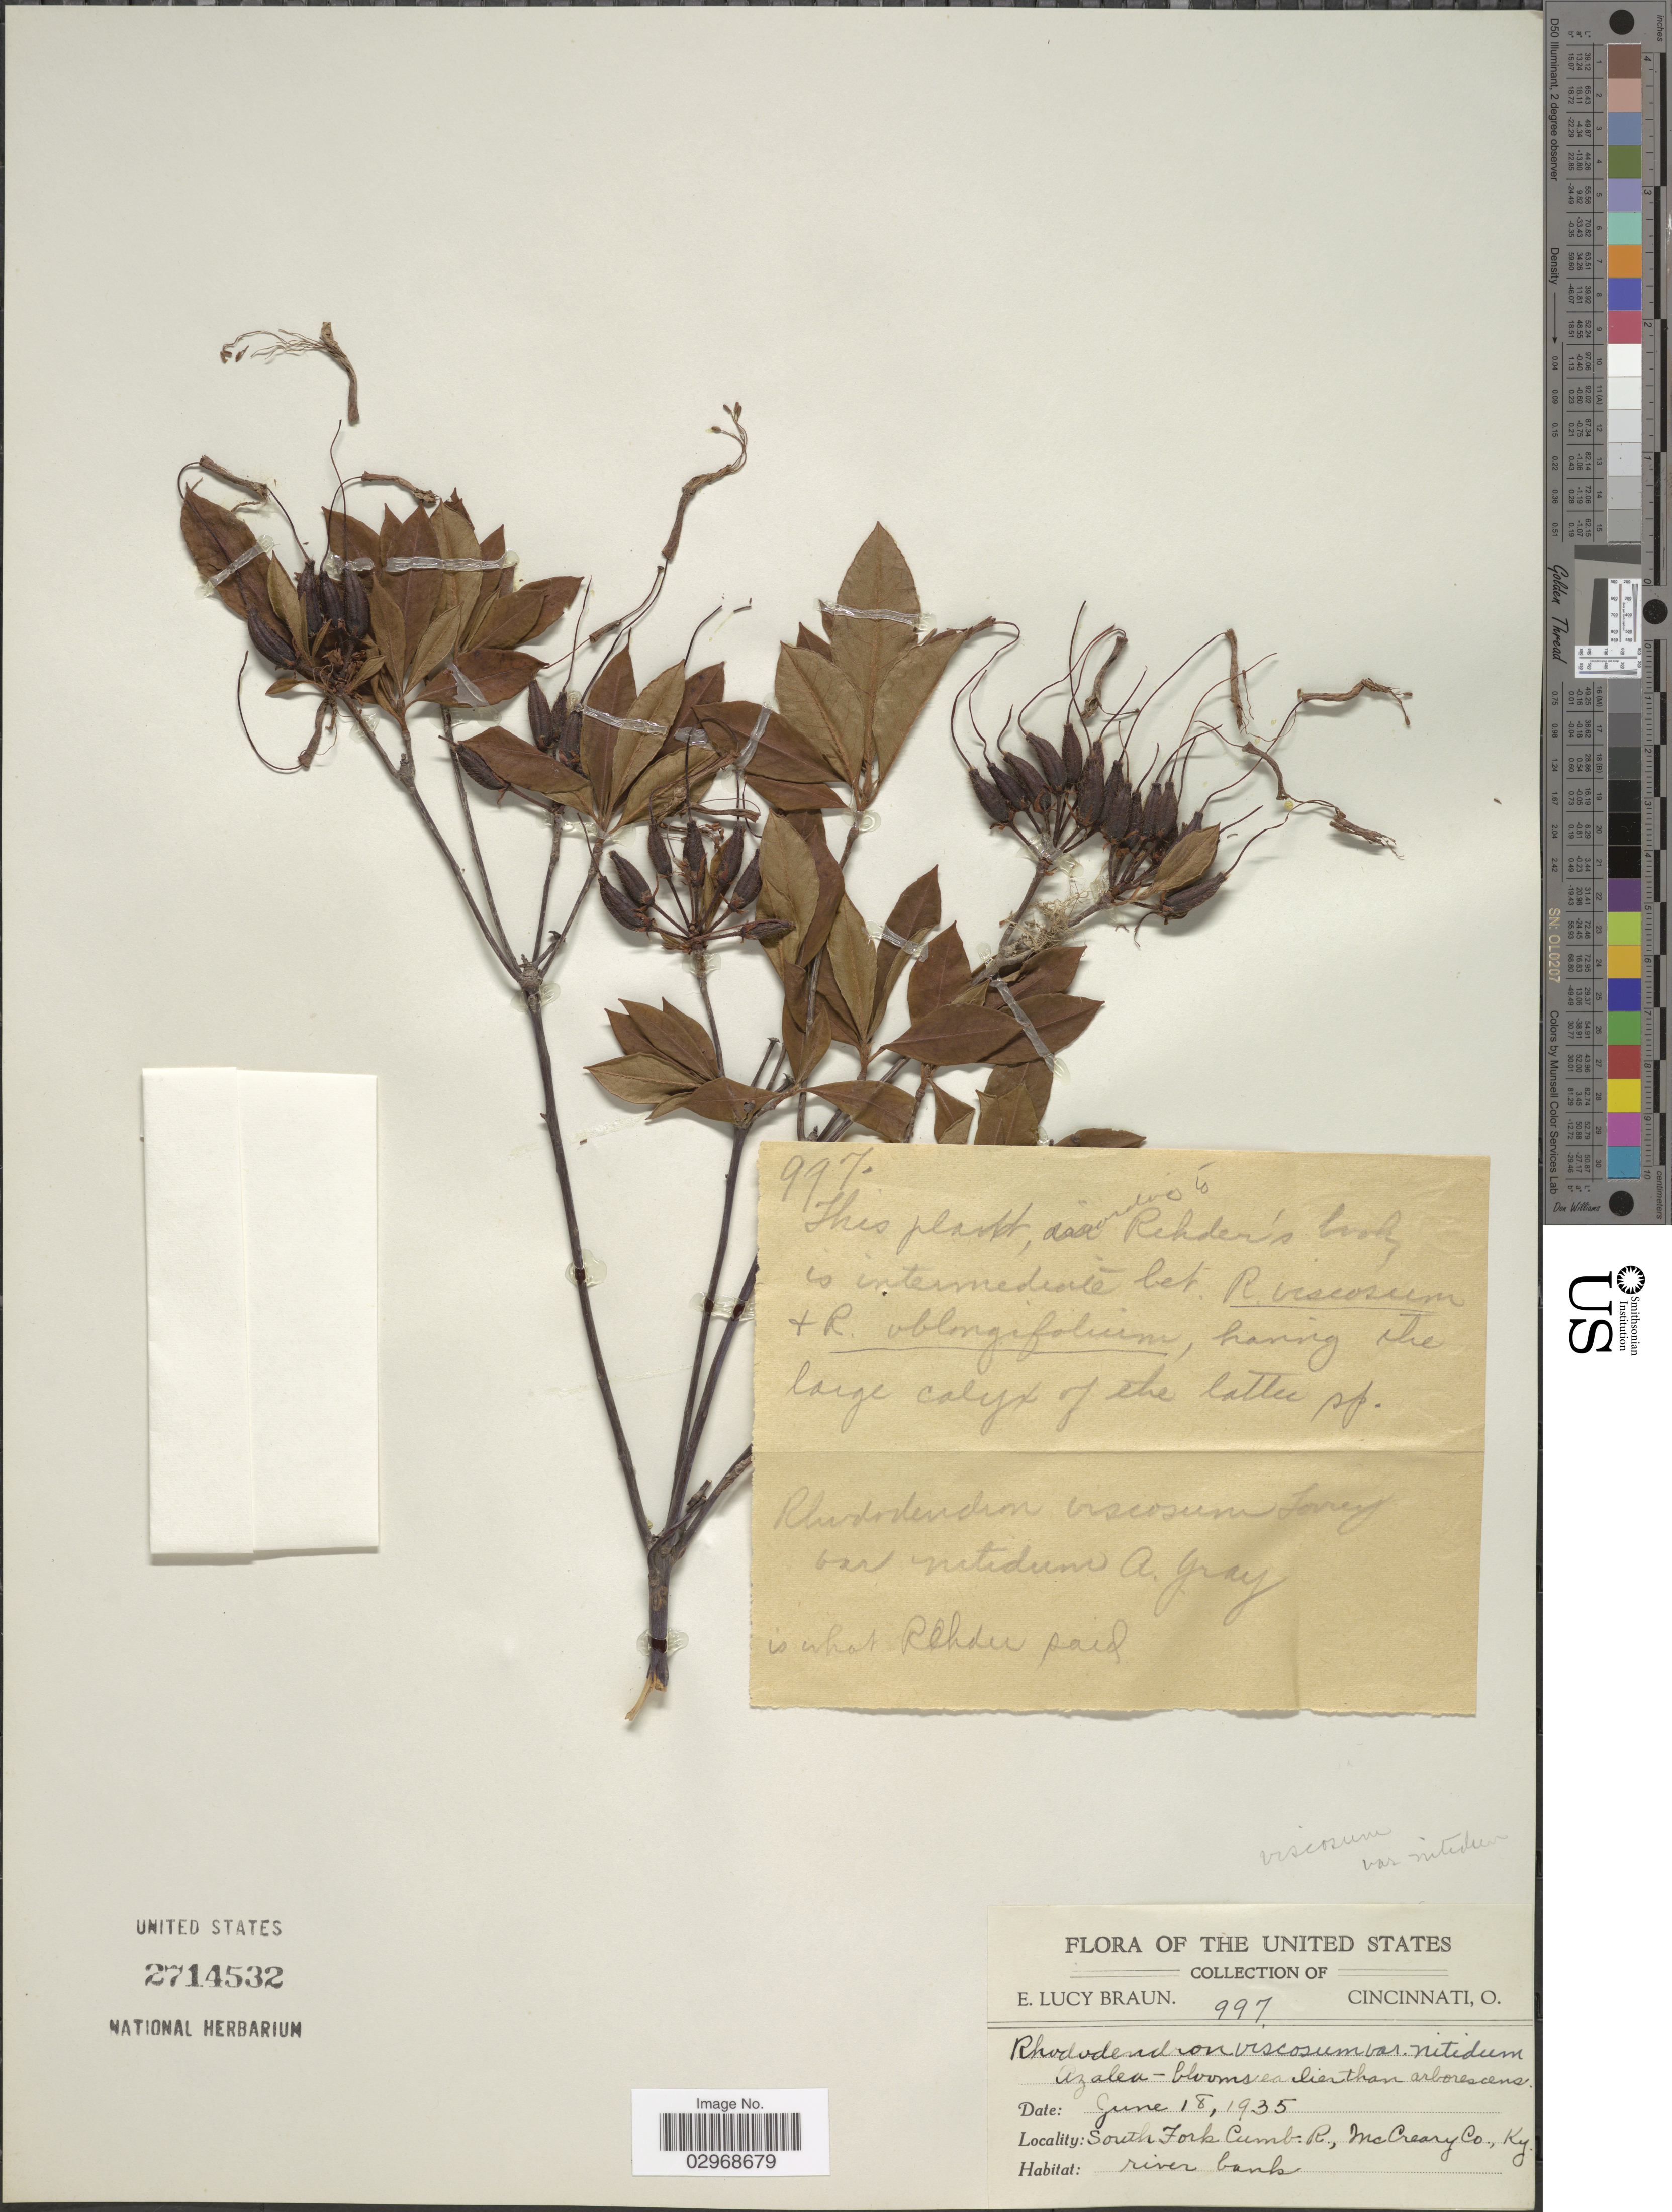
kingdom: Plantae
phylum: Tracheophyta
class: Magnoliopsida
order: Ericales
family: Ericaceae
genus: Rhododendron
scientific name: Rhododendron viscosum var. nitidum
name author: (Pursh) A. Gray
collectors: E. L. Braun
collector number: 997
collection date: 1935-06-18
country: United States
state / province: Kentucky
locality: South Fork Cumb R., McCreary Co., river bank.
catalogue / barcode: US 2714532